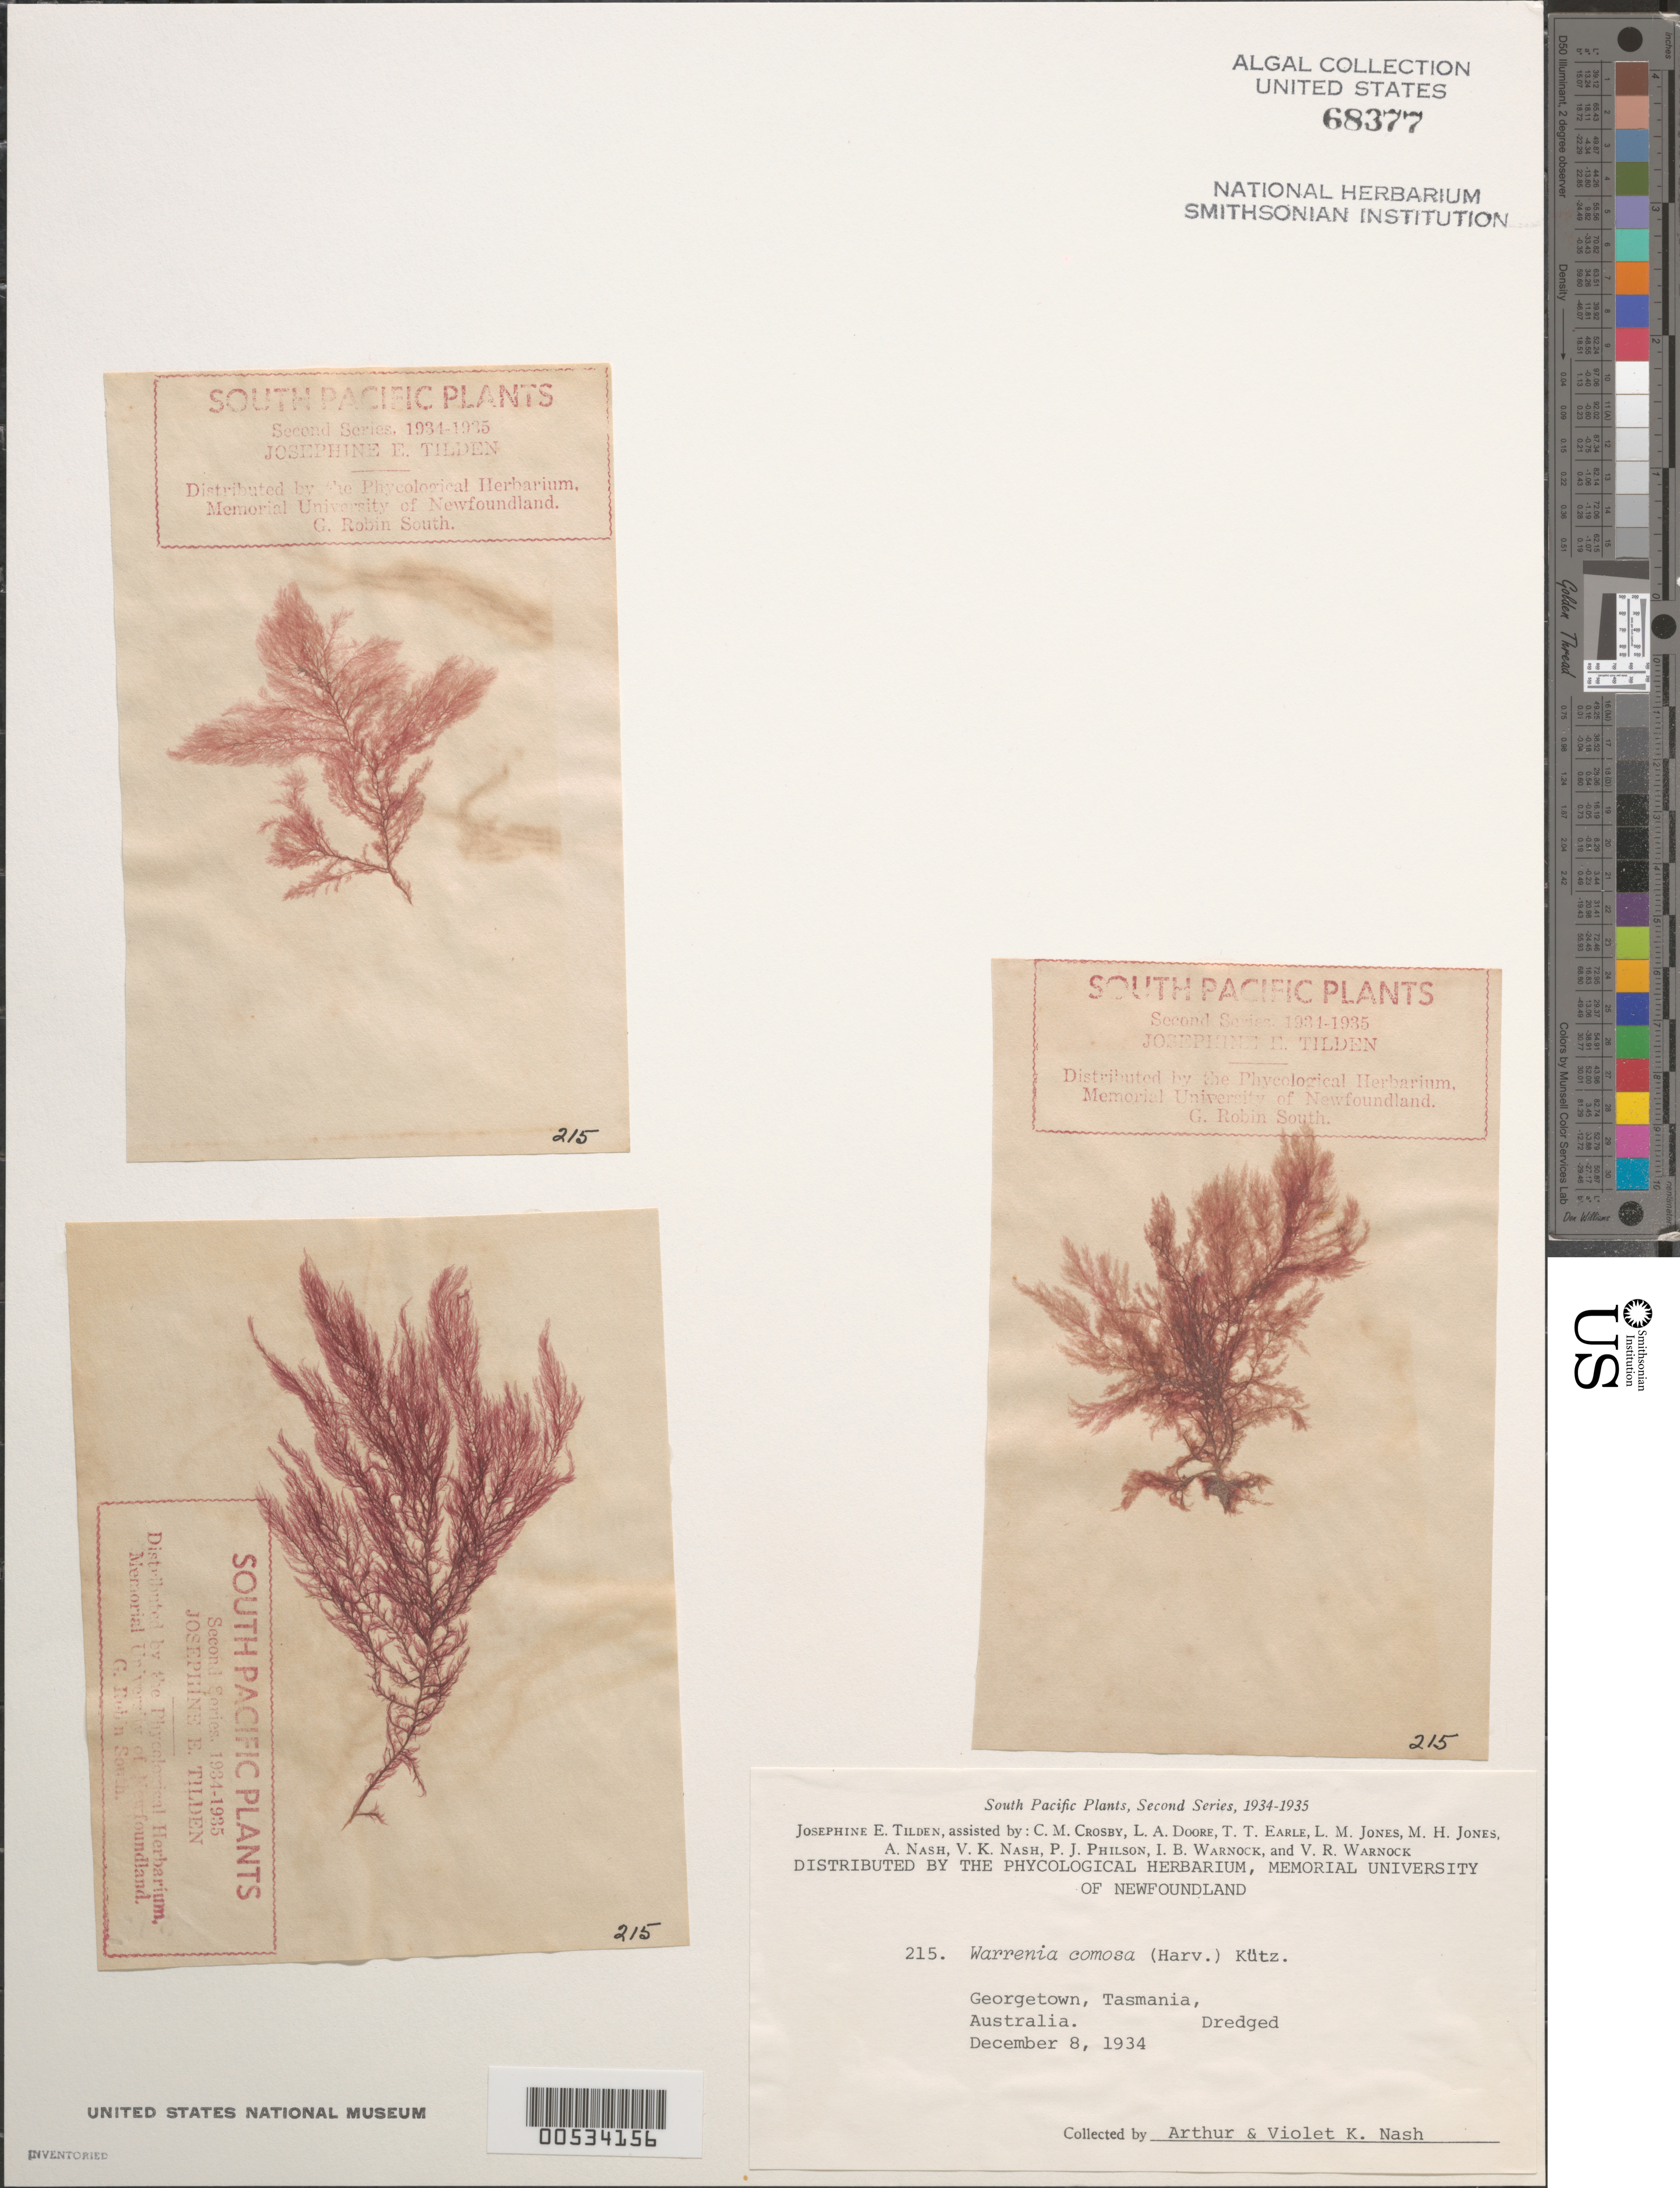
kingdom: Plantae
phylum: Rhodophyta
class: Florideophyceae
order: Ceramiales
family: Ceramiaceae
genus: Warrenia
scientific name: Warrenia comosa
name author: (Harv.) Harv. ex F. Schmitz & Hauptfleisch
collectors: A. Nash & V. K. Nash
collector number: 215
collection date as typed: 08 Dec 1934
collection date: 1934-12-08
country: Australia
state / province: Tasmania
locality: George Town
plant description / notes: Tilden, South Pacific Plants, Second Series, 1934-1935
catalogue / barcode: US 68377